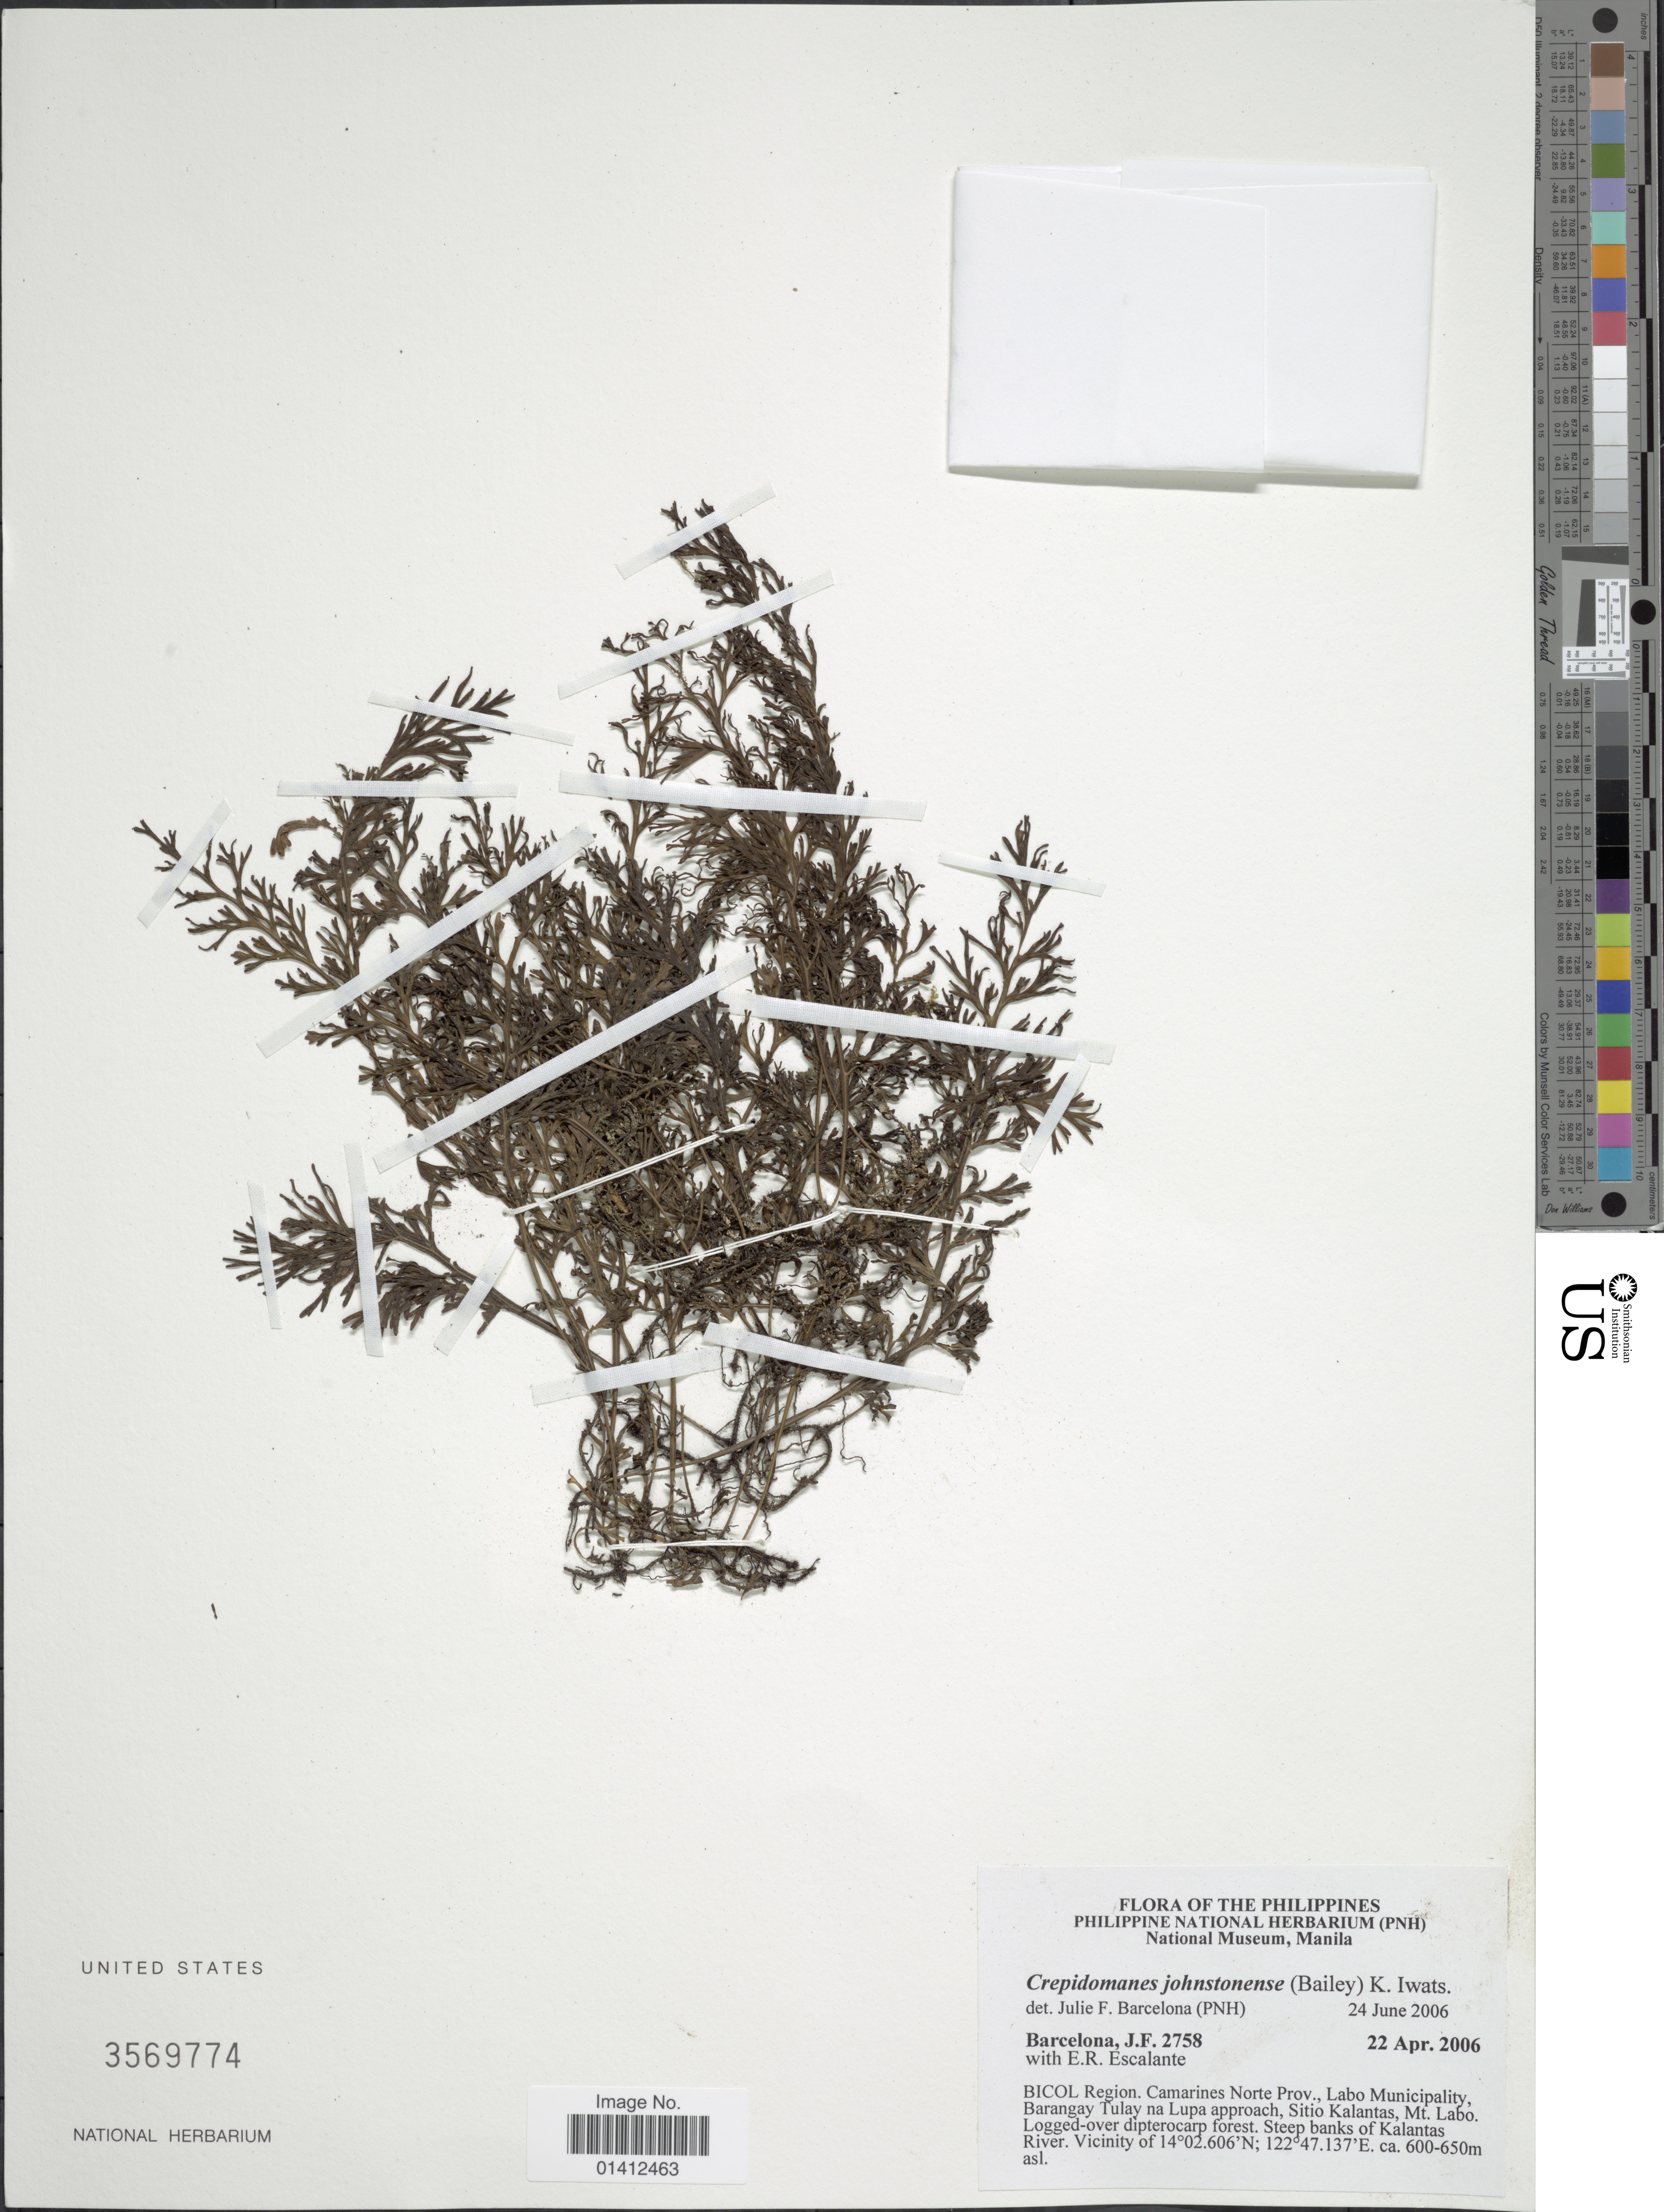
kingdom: Plantae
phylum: Tracheophyta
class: Polypodiopsida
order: Hymenophyllales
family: Hymenophyllaceae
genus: Vandenboschia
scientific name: Vandenboschia johnstonensis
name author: (Bailey) Copel.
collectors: J. F. Barcelona & E. Escalante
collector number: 2758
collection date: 2006-04-22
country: Philippines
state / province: Bicol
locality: Region Camarines Norte Prov., Labo Municipality, Barangay Tulay na Lupa approach, Sitio Kalantas, Mt Labo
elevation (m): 600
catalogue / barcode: US 3569774